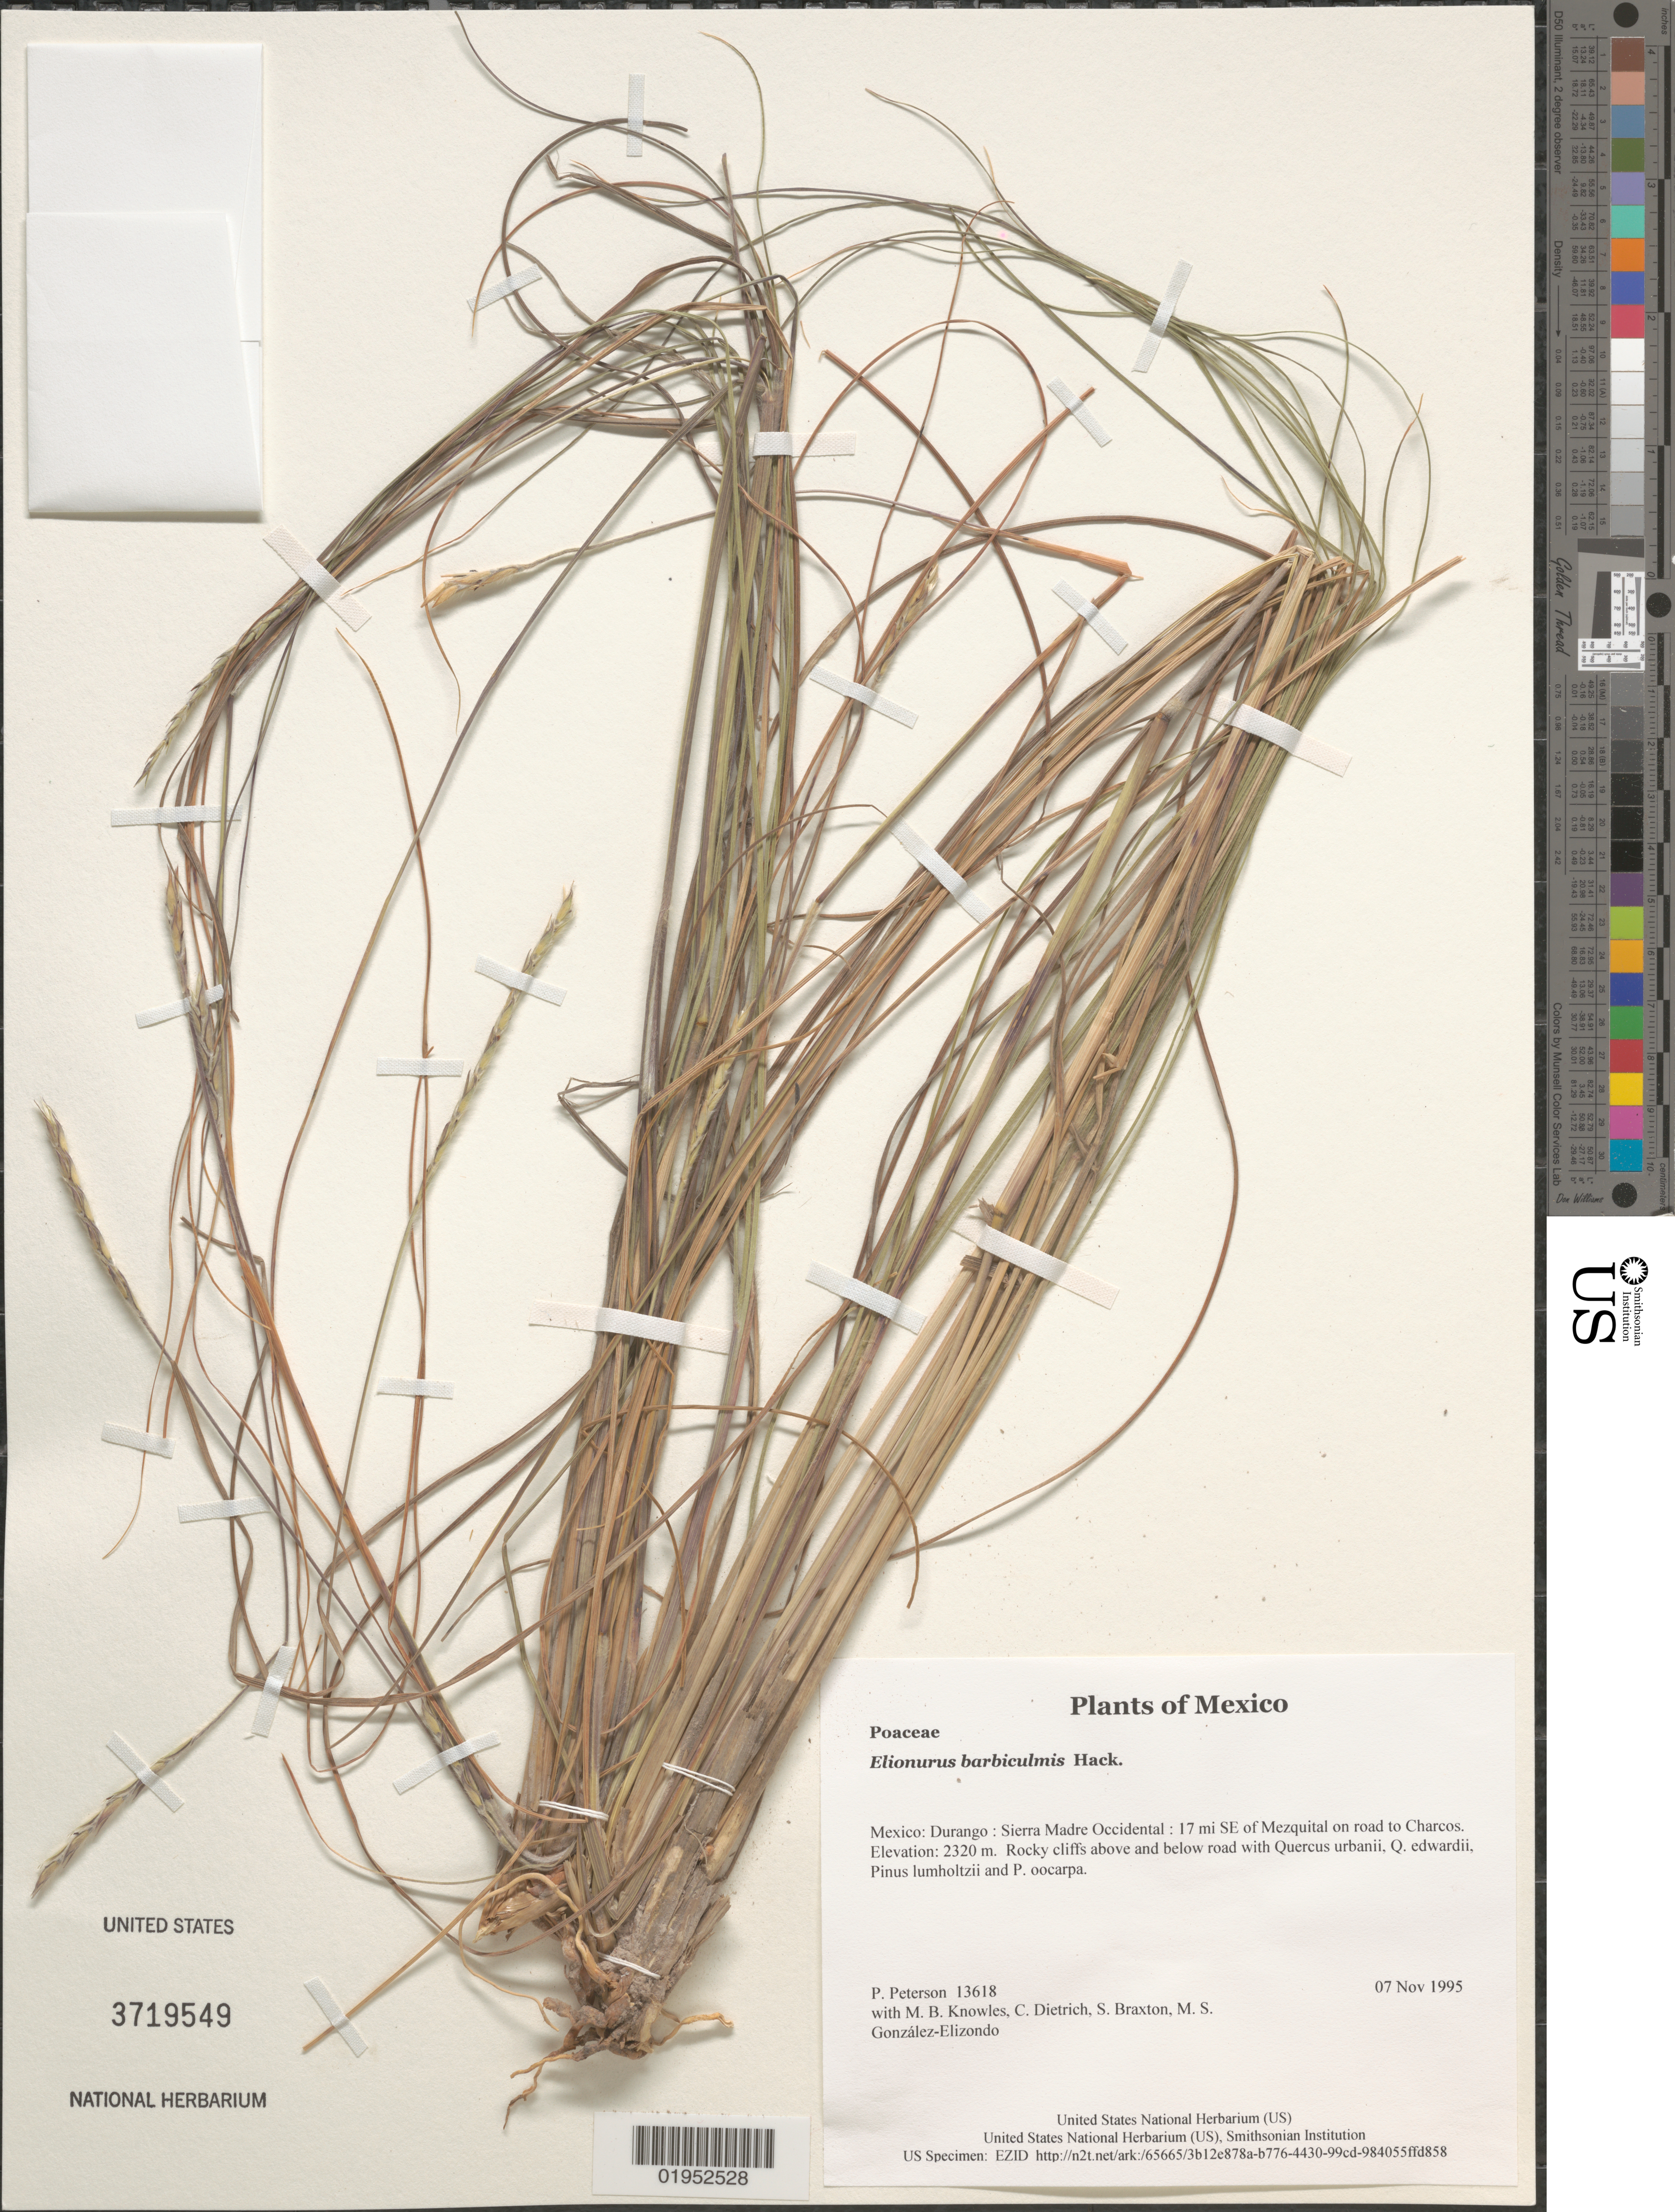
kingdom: Plantae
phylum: Tracheophyta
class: Liliopsida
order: Poales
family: Poaceae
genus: Elionurus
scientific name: Elionurus barbiculmis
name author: Hack. in A. DC.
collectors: P. M. Peterson, M. B. Knowles, C. Dietrich, S. Braxton & M. S. González-Elizondo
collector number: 13618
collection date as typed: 07 Nov 1995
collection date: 1995-11-07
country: Mexico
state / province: Durango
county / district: Sierra Madre Occidental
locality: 17 mi SE of Mezquital on road to Charcos.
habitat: Rocky cliffs above and below road with Quercus urbanii, Q. edwardii, Pinus lumholtzii and P. oocarpa.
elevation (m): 2320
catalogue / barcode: US 3719549